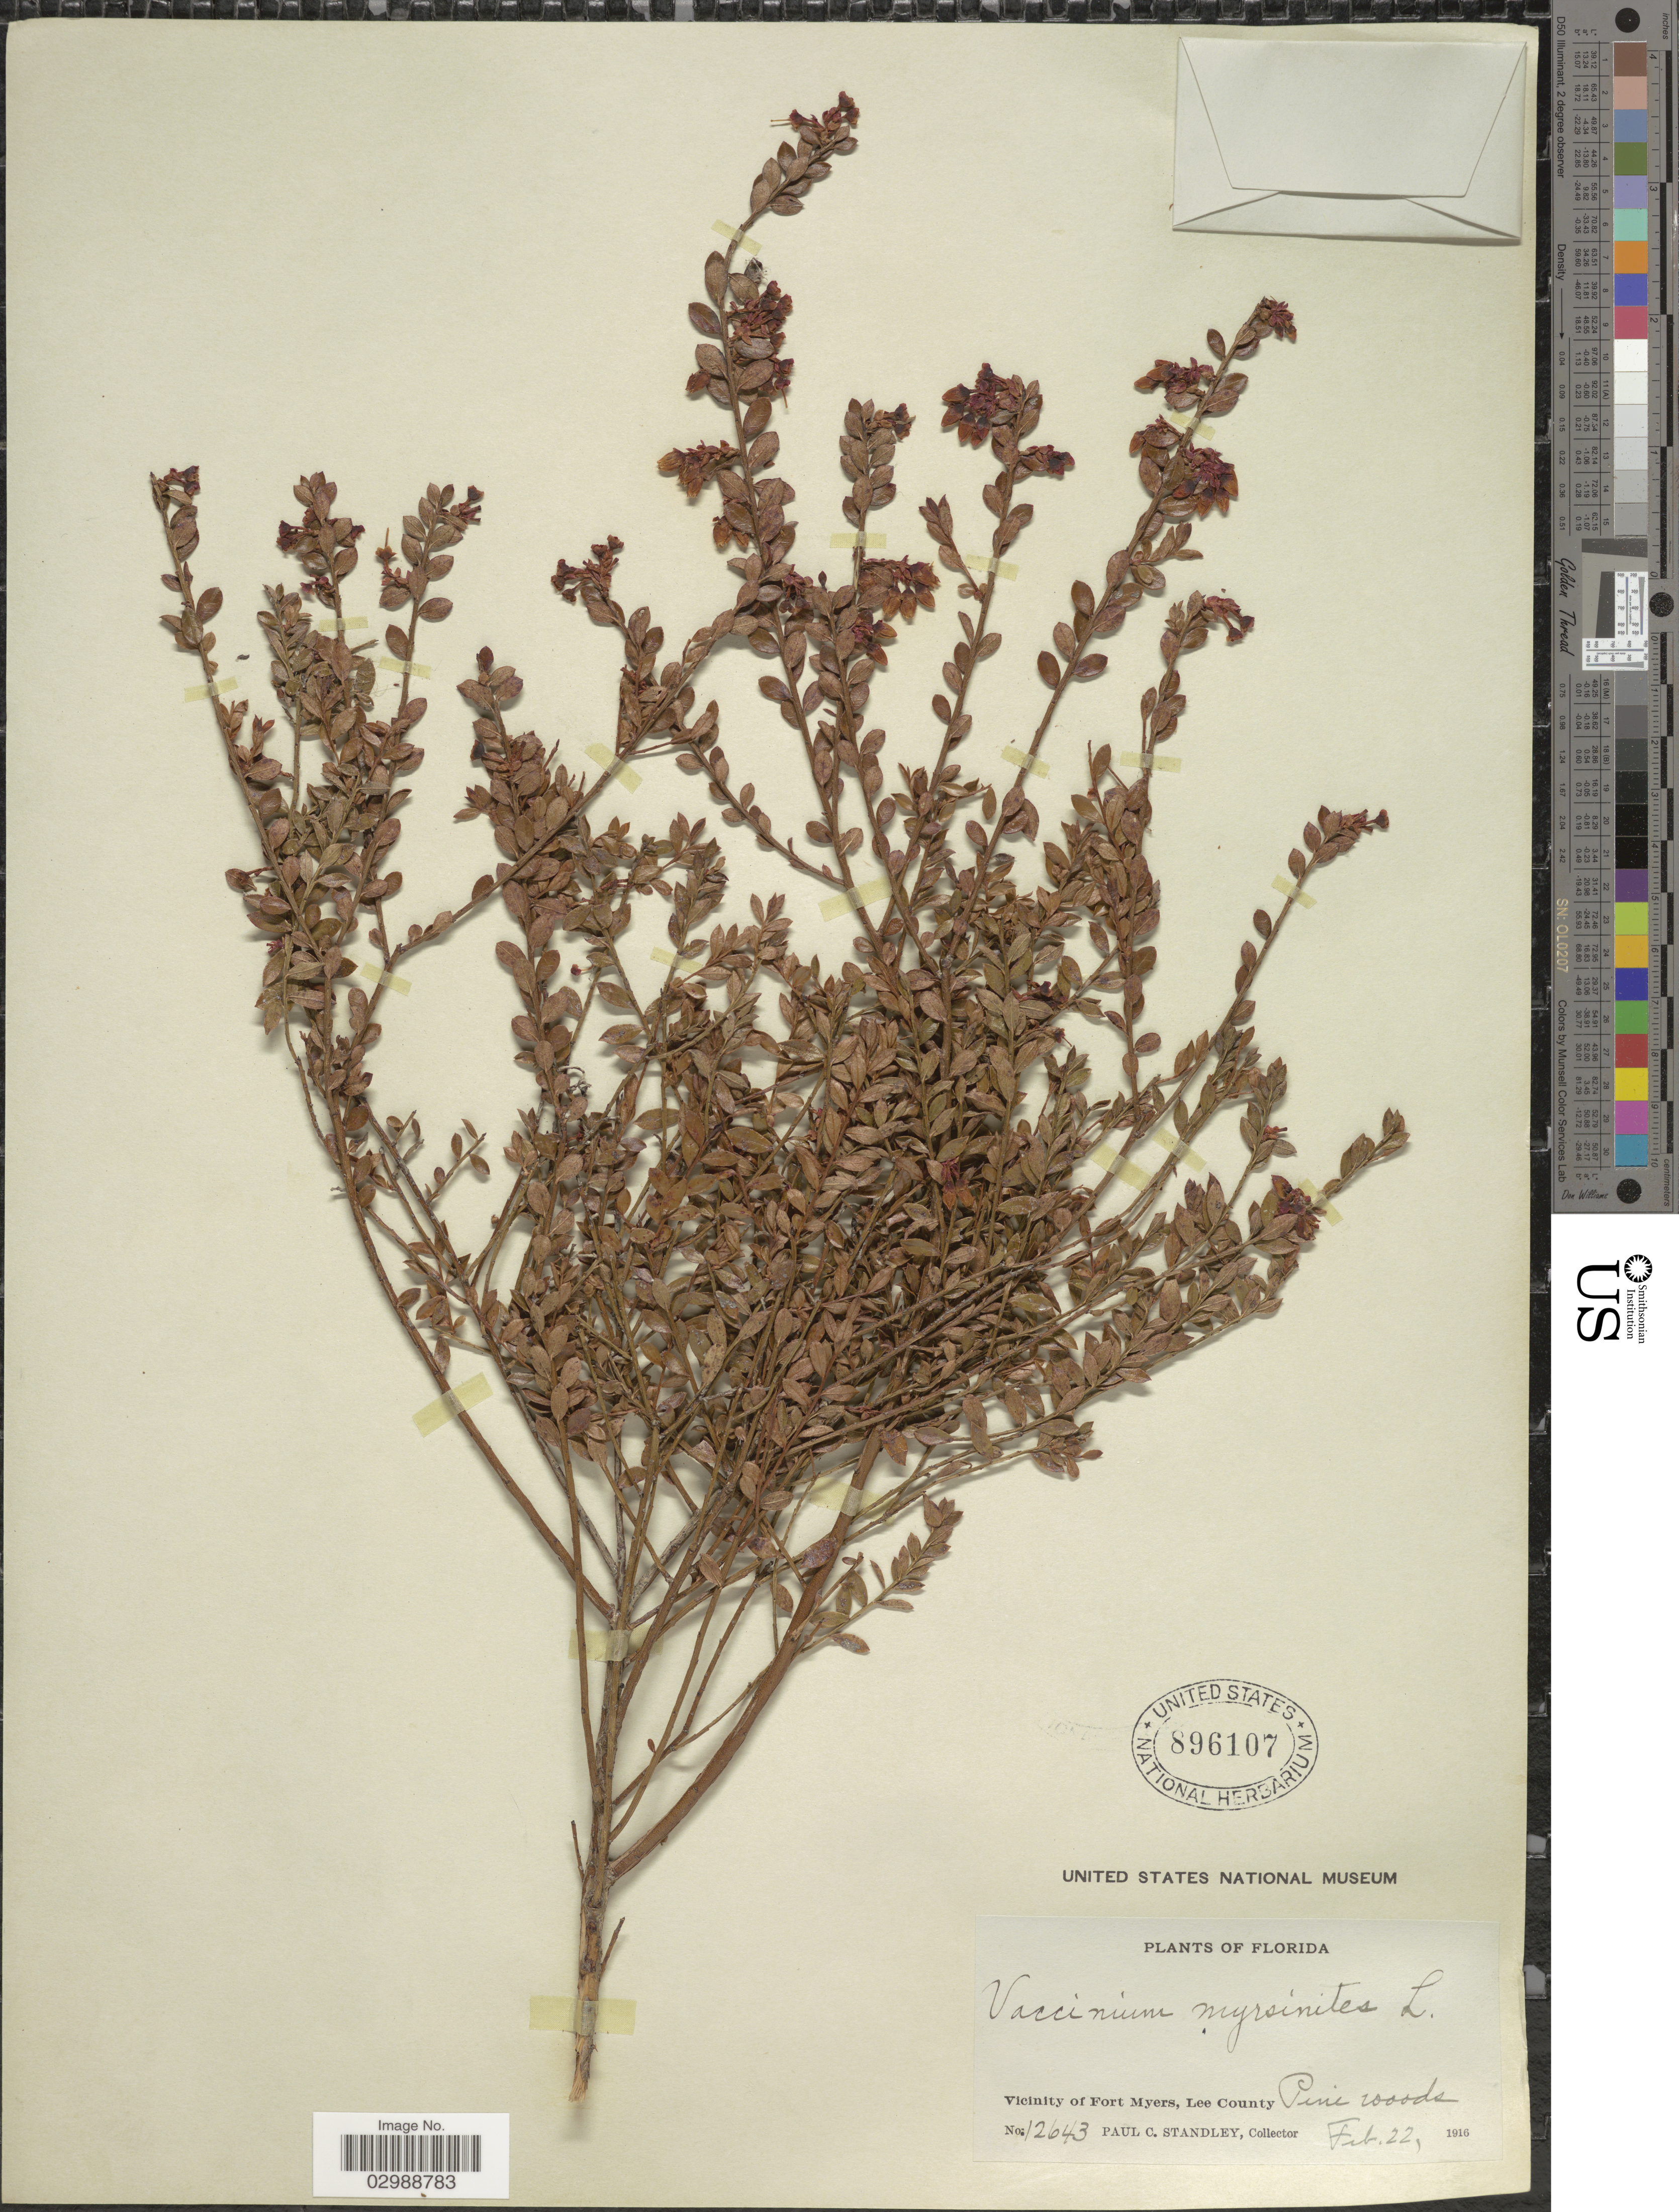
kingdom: Plantae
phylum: Tracheophyta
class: Magnoliopsida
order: Ericales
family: Ericaceae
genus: Vaccinium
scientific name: Vaccinium nitidum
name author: Andrews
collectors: P. C. Standley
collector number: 12643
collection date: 1916-02-22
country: United States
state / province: Florida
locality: Vicinity of Fort Myers, Lee County.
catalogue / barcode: US 896107